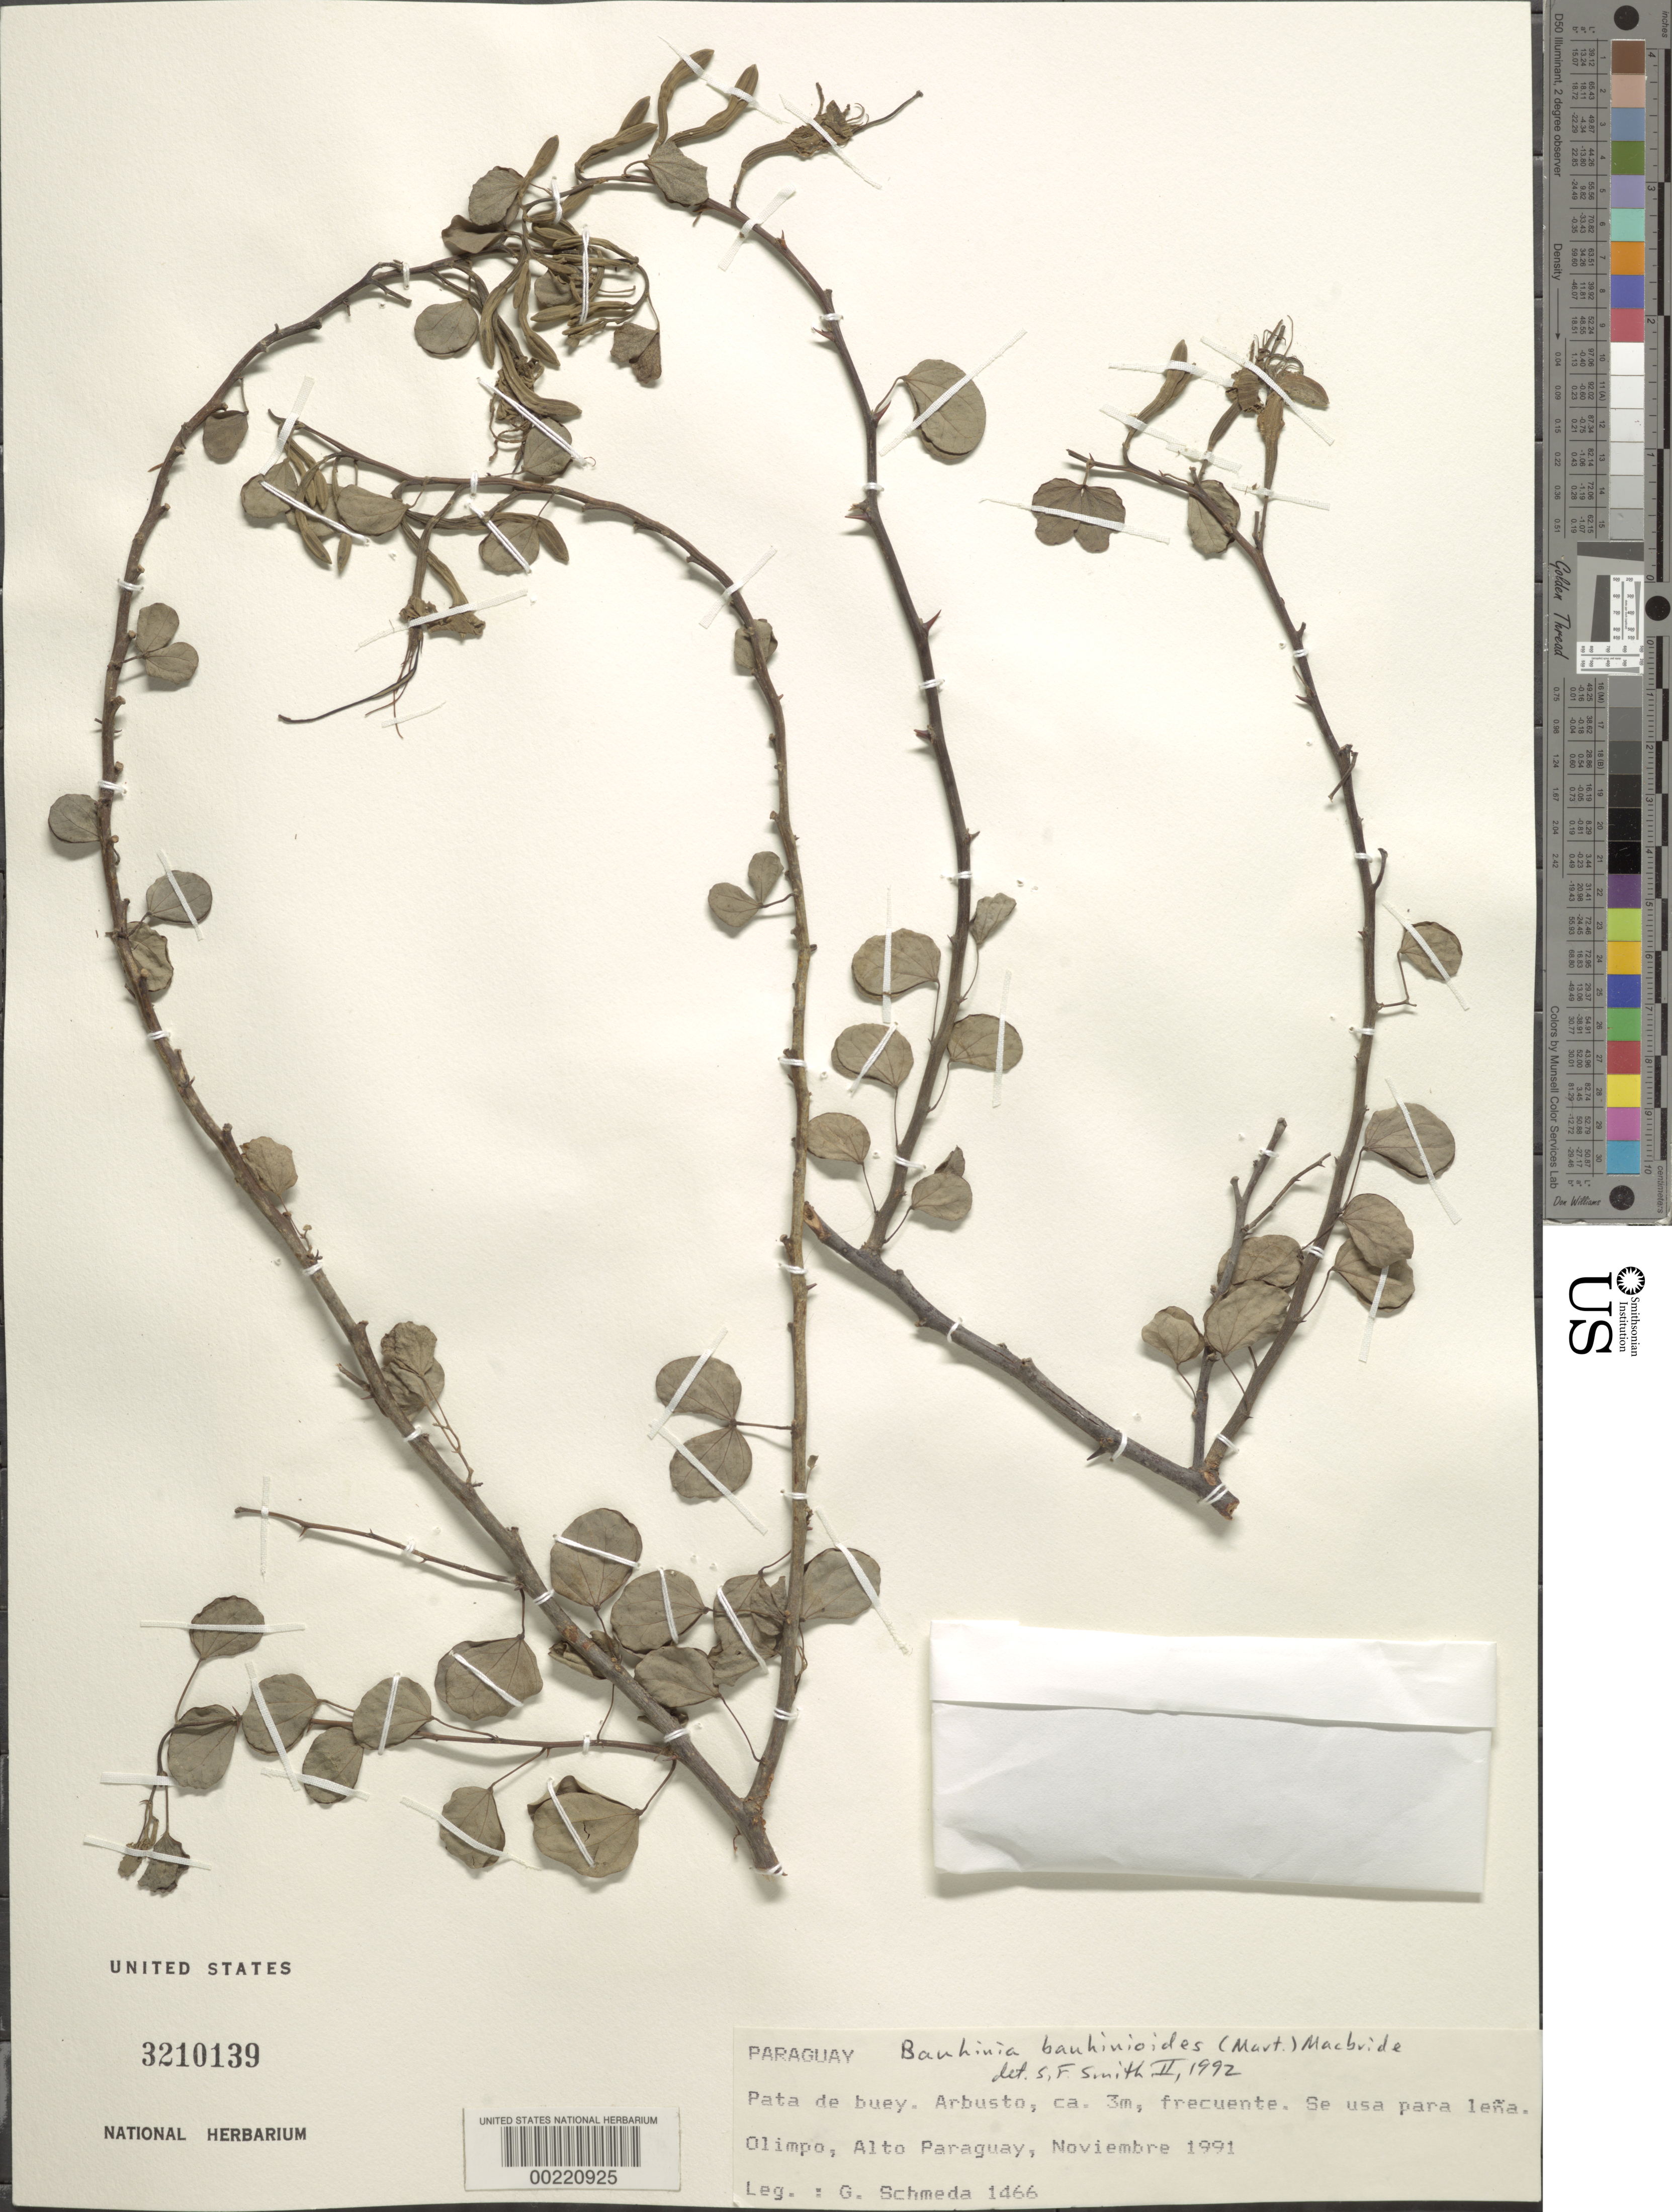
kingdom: Plantae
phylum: Tracheophyta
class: Magnoliopsida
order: Fabales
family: Fabaceae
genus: Bauhinia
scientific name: Bauhinia bauhinioides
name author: (Mart.) J.F. Macbr.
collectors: G. Schmeda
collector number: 1466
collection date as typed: Nov 1991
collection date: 1991-11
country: Paraguay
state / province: Alto Paraguay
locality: Olimpo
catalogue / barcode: US 3210139